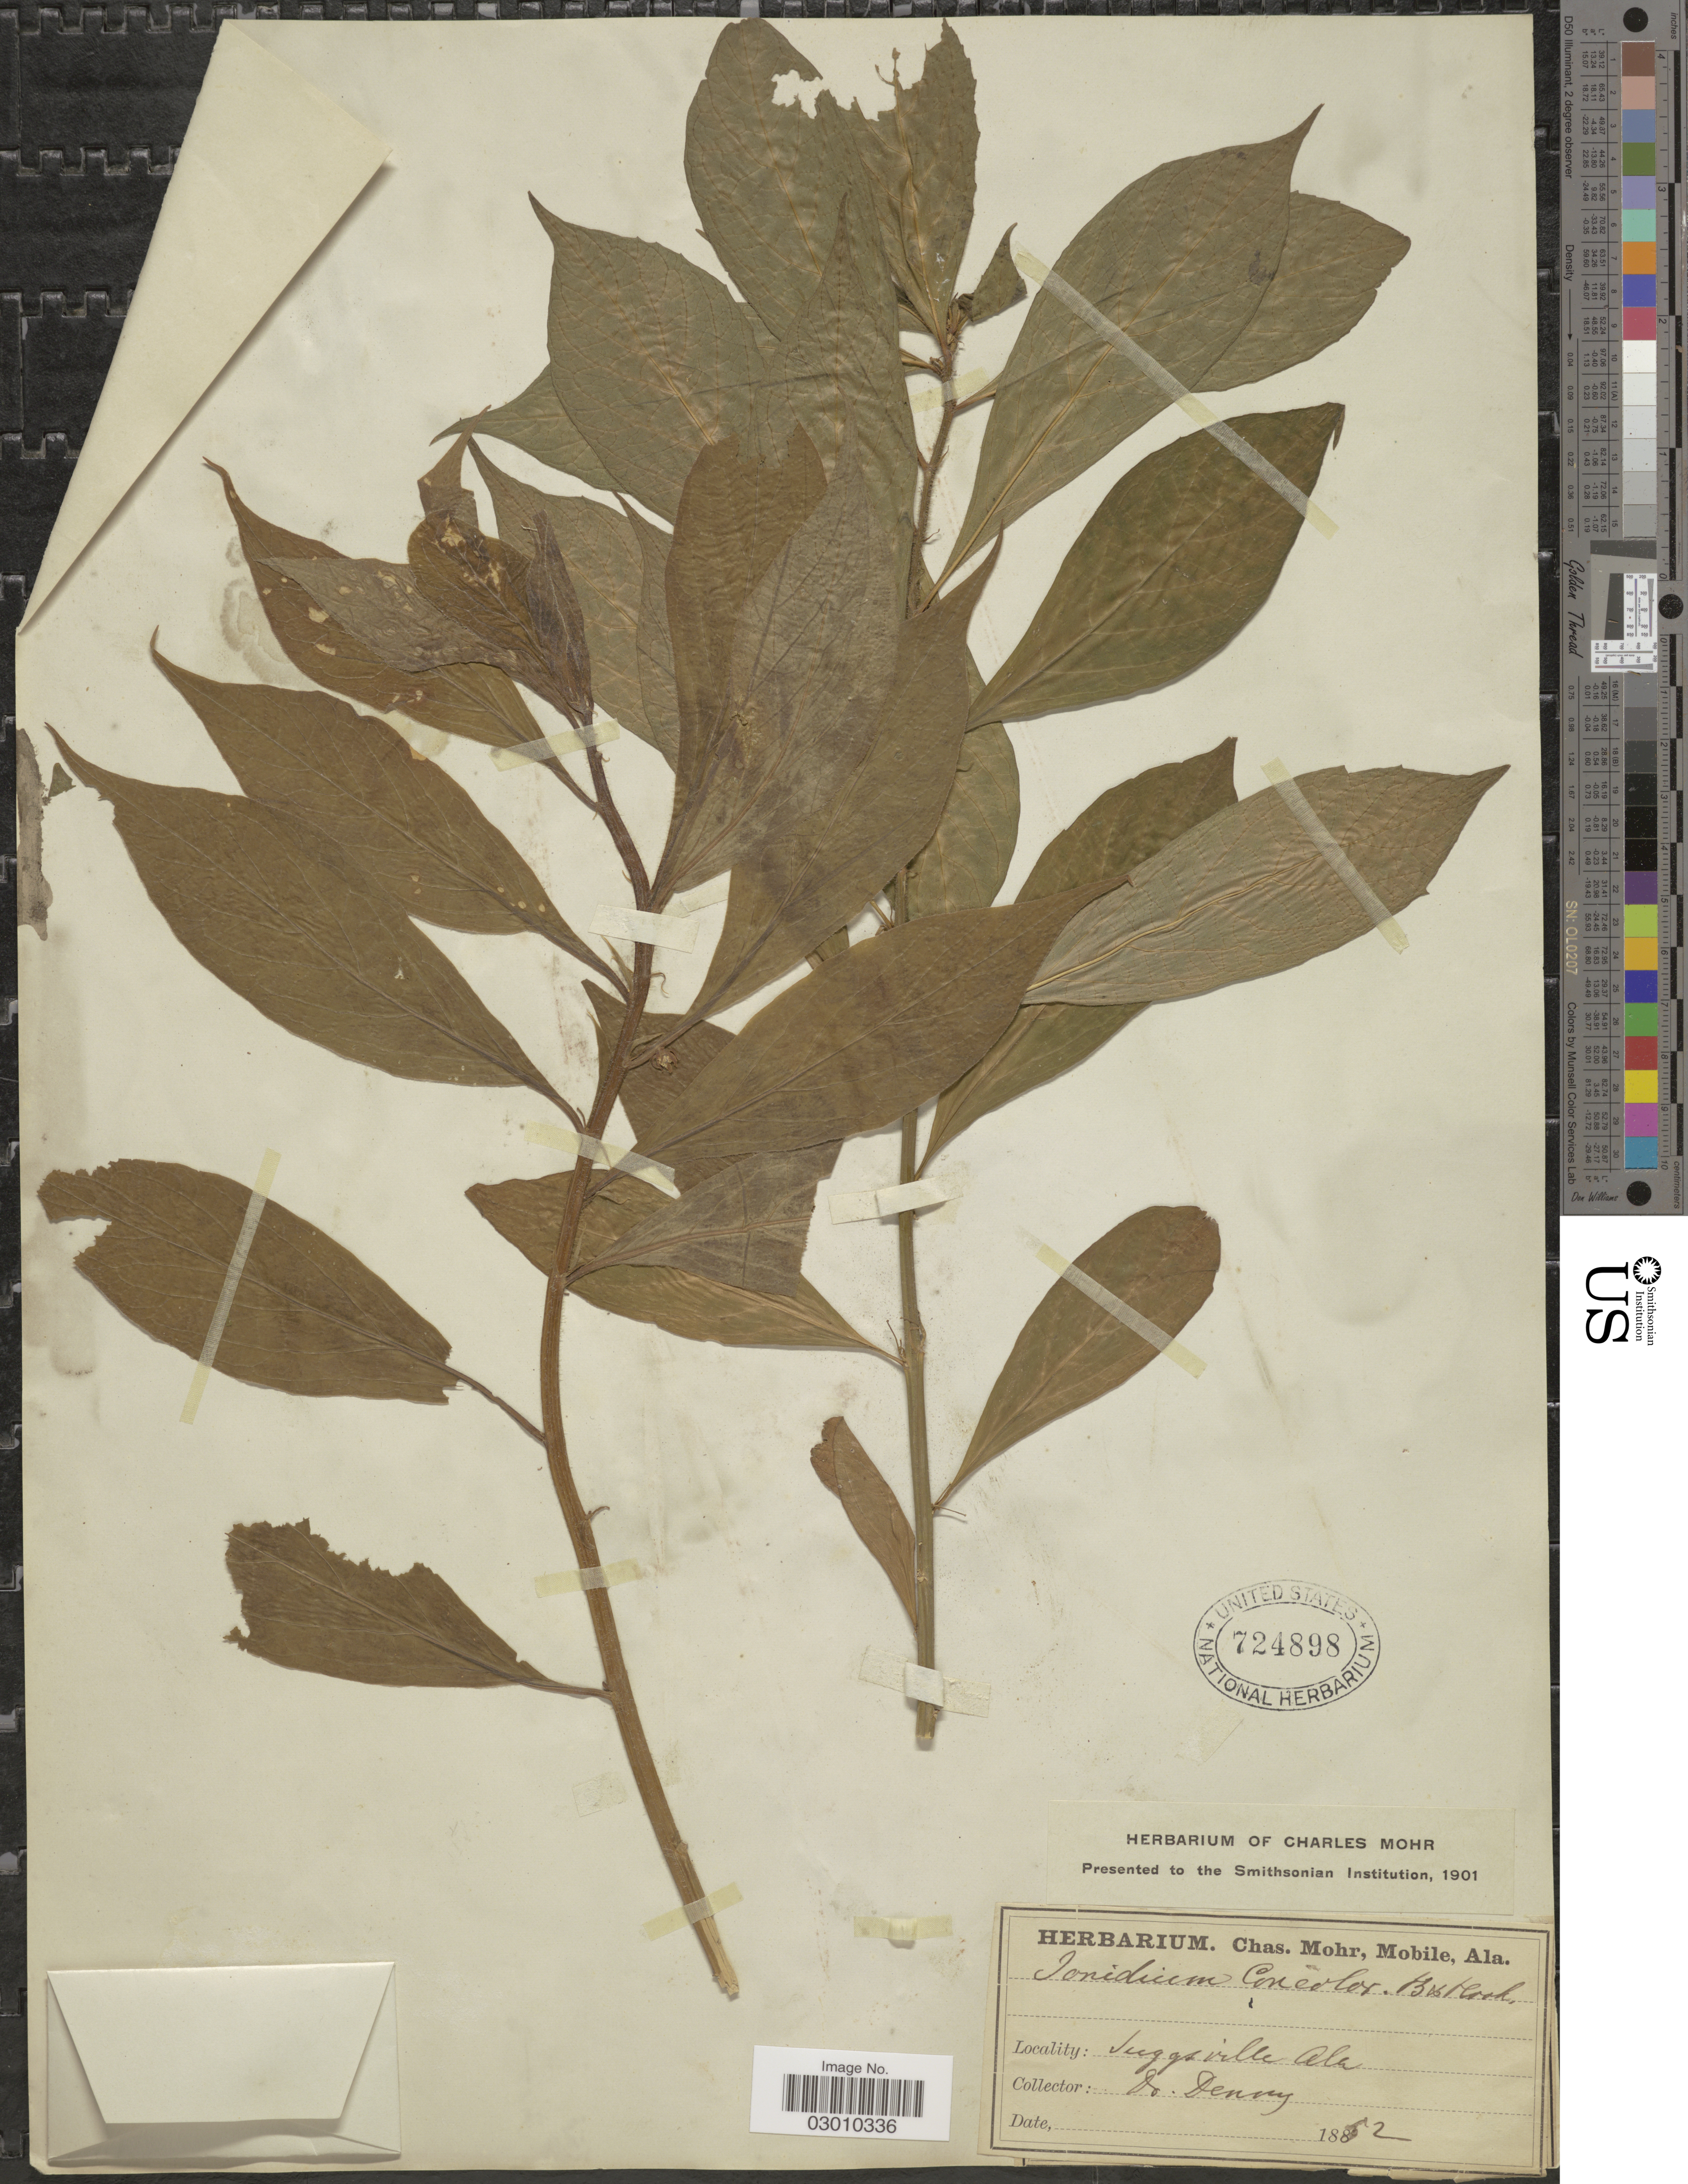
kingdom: Plantae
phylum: Tracheophyta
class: Magnoliopsida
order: Malpighiales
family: Violaceae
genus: Cubelium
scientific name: Cubelium concolor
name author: (T.F. Forst.) Raf. ex Britton & A. Br.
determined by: Strong, Mark T., (BOT), Smithsonian Institution - National Museum of Natural History (UNITED STATES)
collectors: Denny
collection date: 1852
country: United States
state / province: Alabama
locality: Suggsville, Ala.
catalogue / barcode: US 724898